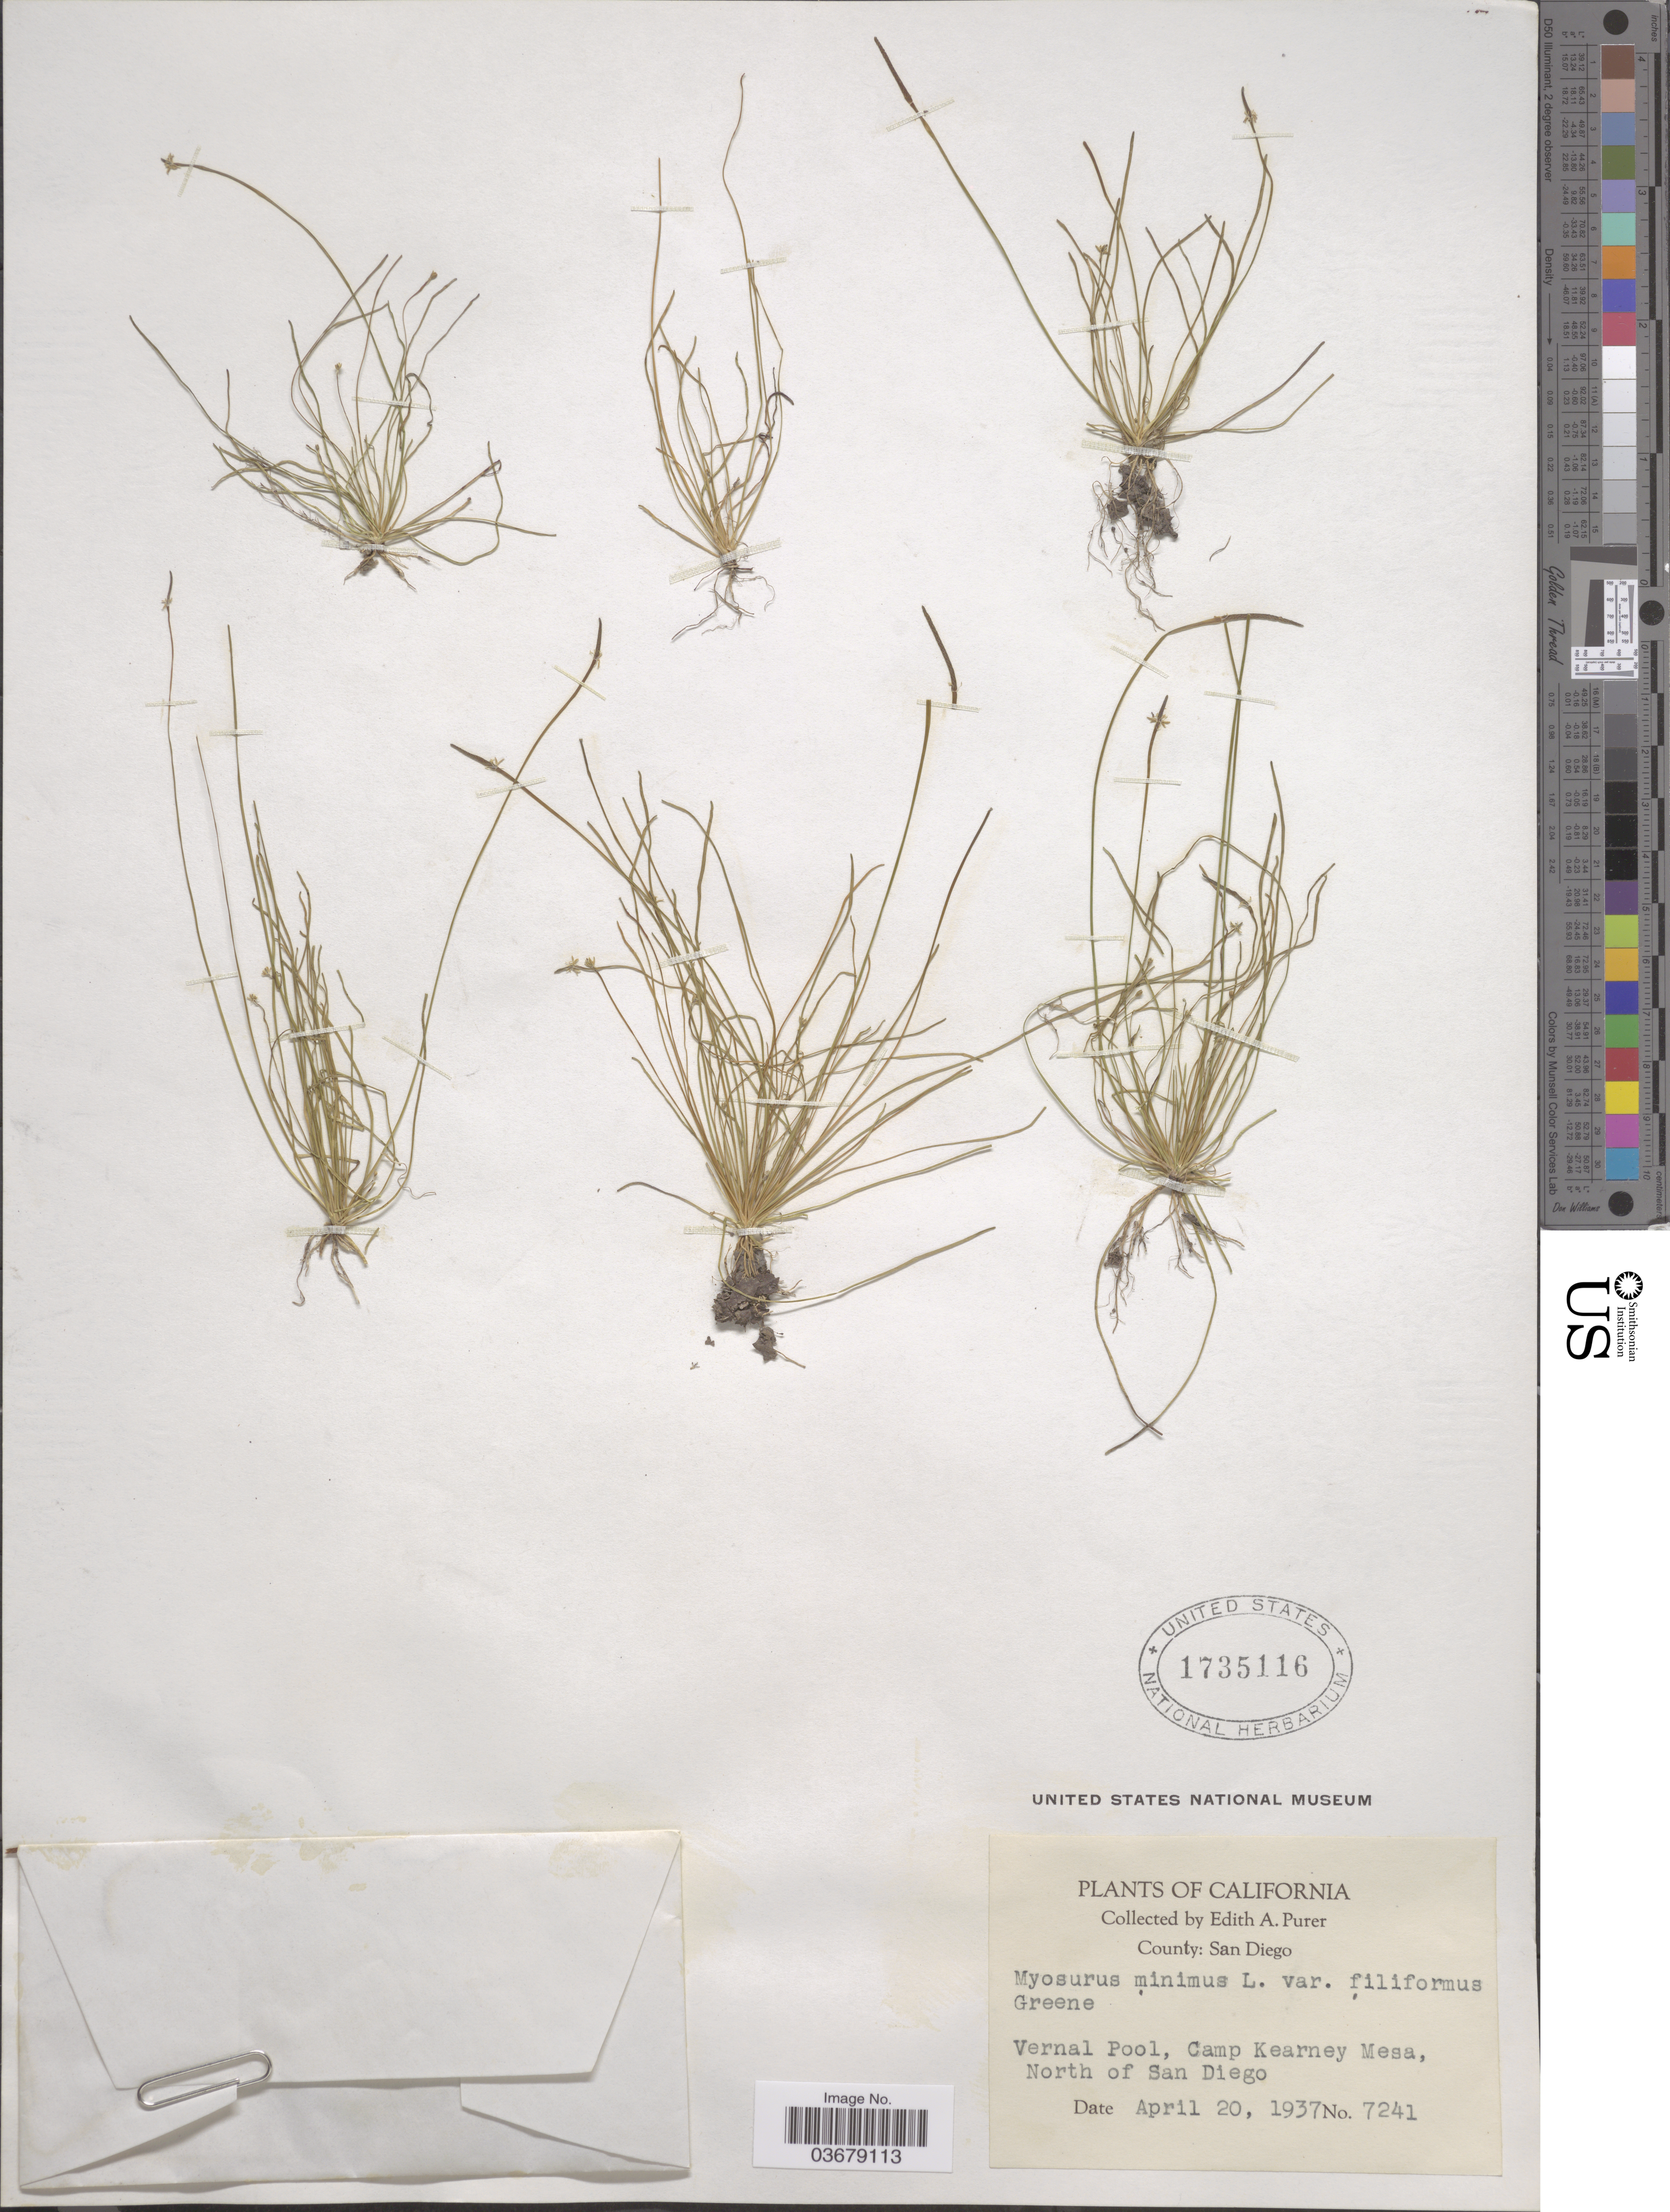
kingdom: Plantae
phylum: Tracheophyta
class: Magnoliopsida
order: Ranunculales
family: Ranunculaceae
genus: Myosurus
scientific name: Myosurus minimus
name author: L.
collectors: E. Purer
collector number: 7241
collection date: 1937-04-20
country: United States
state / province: California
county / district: San Diego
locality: County: San Diego. Vernal Pool, Camp Kearney Mesa, North of San Diego.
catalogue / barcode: US 1735116